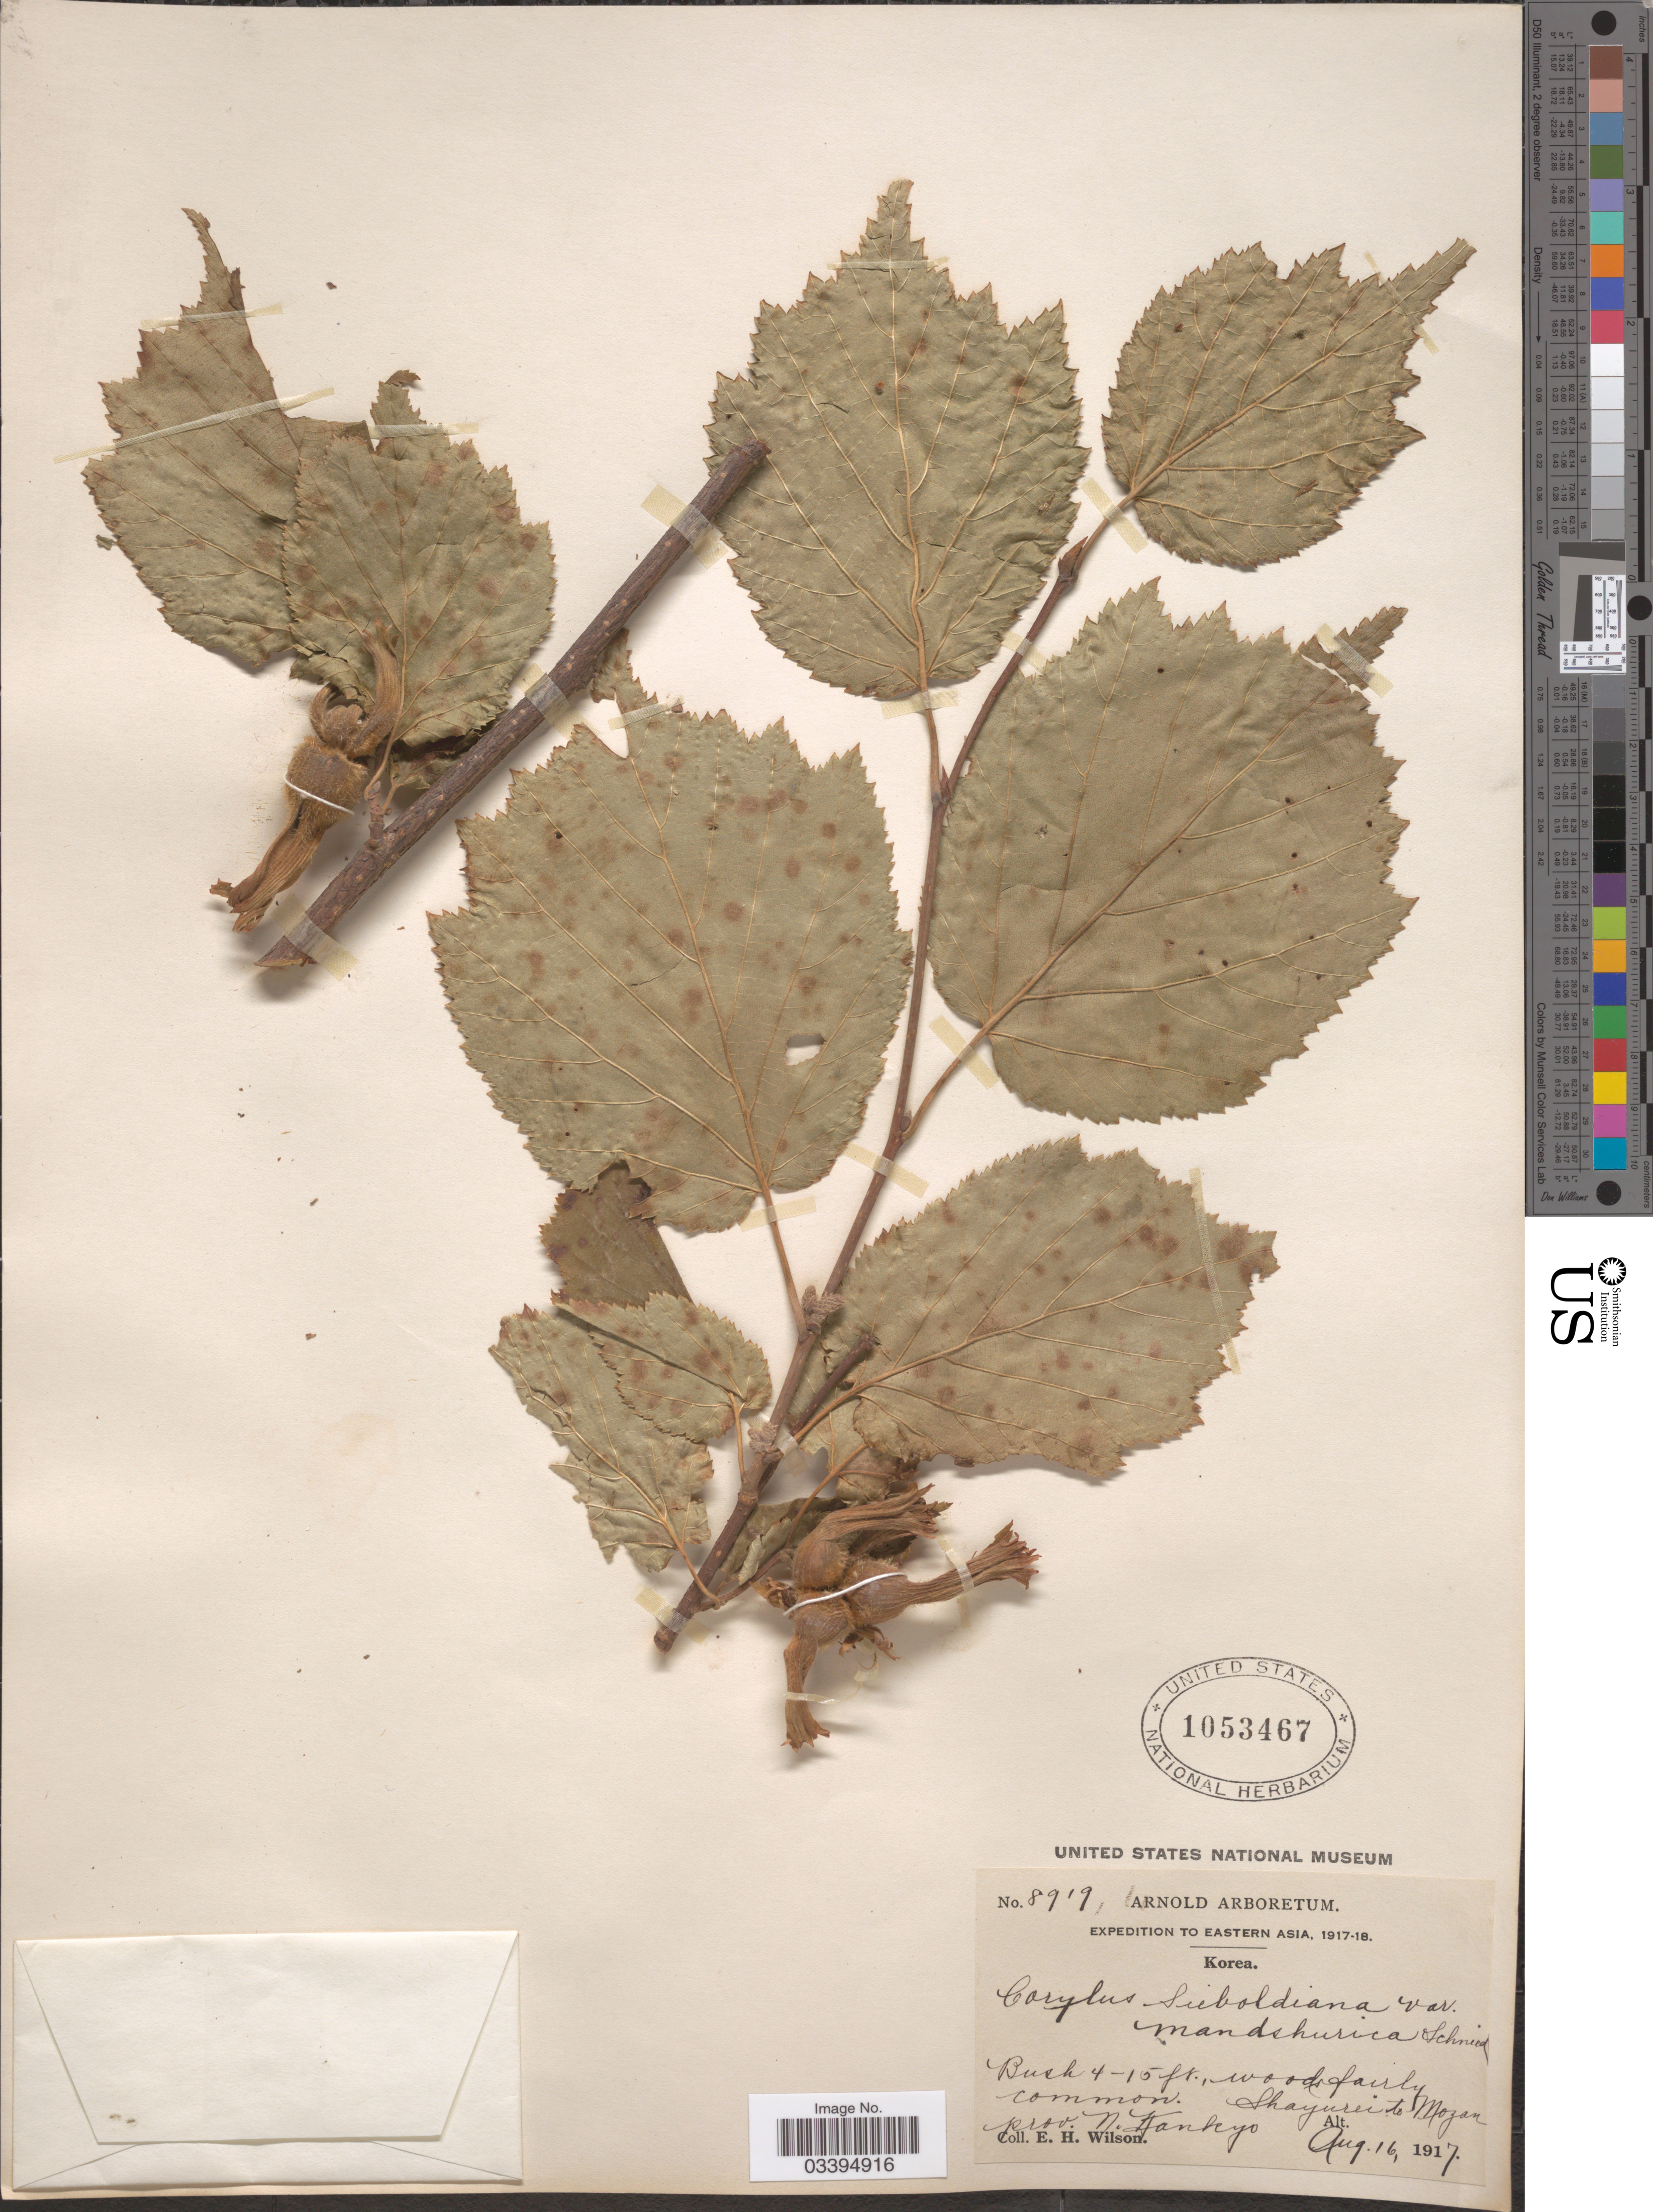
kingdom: Plantae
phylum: Tracheophyta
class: Magnoliopsida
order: Fagales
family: Betulaceae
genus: Corylus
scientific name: Corylus sieboldiana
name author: Blume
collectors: E. Wilson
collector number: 8919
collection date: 1917-08-16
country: North Korea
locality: Eastern Asia. Shayurei to Mozan Prov. N. Kankyo.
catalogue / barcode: US 1053467